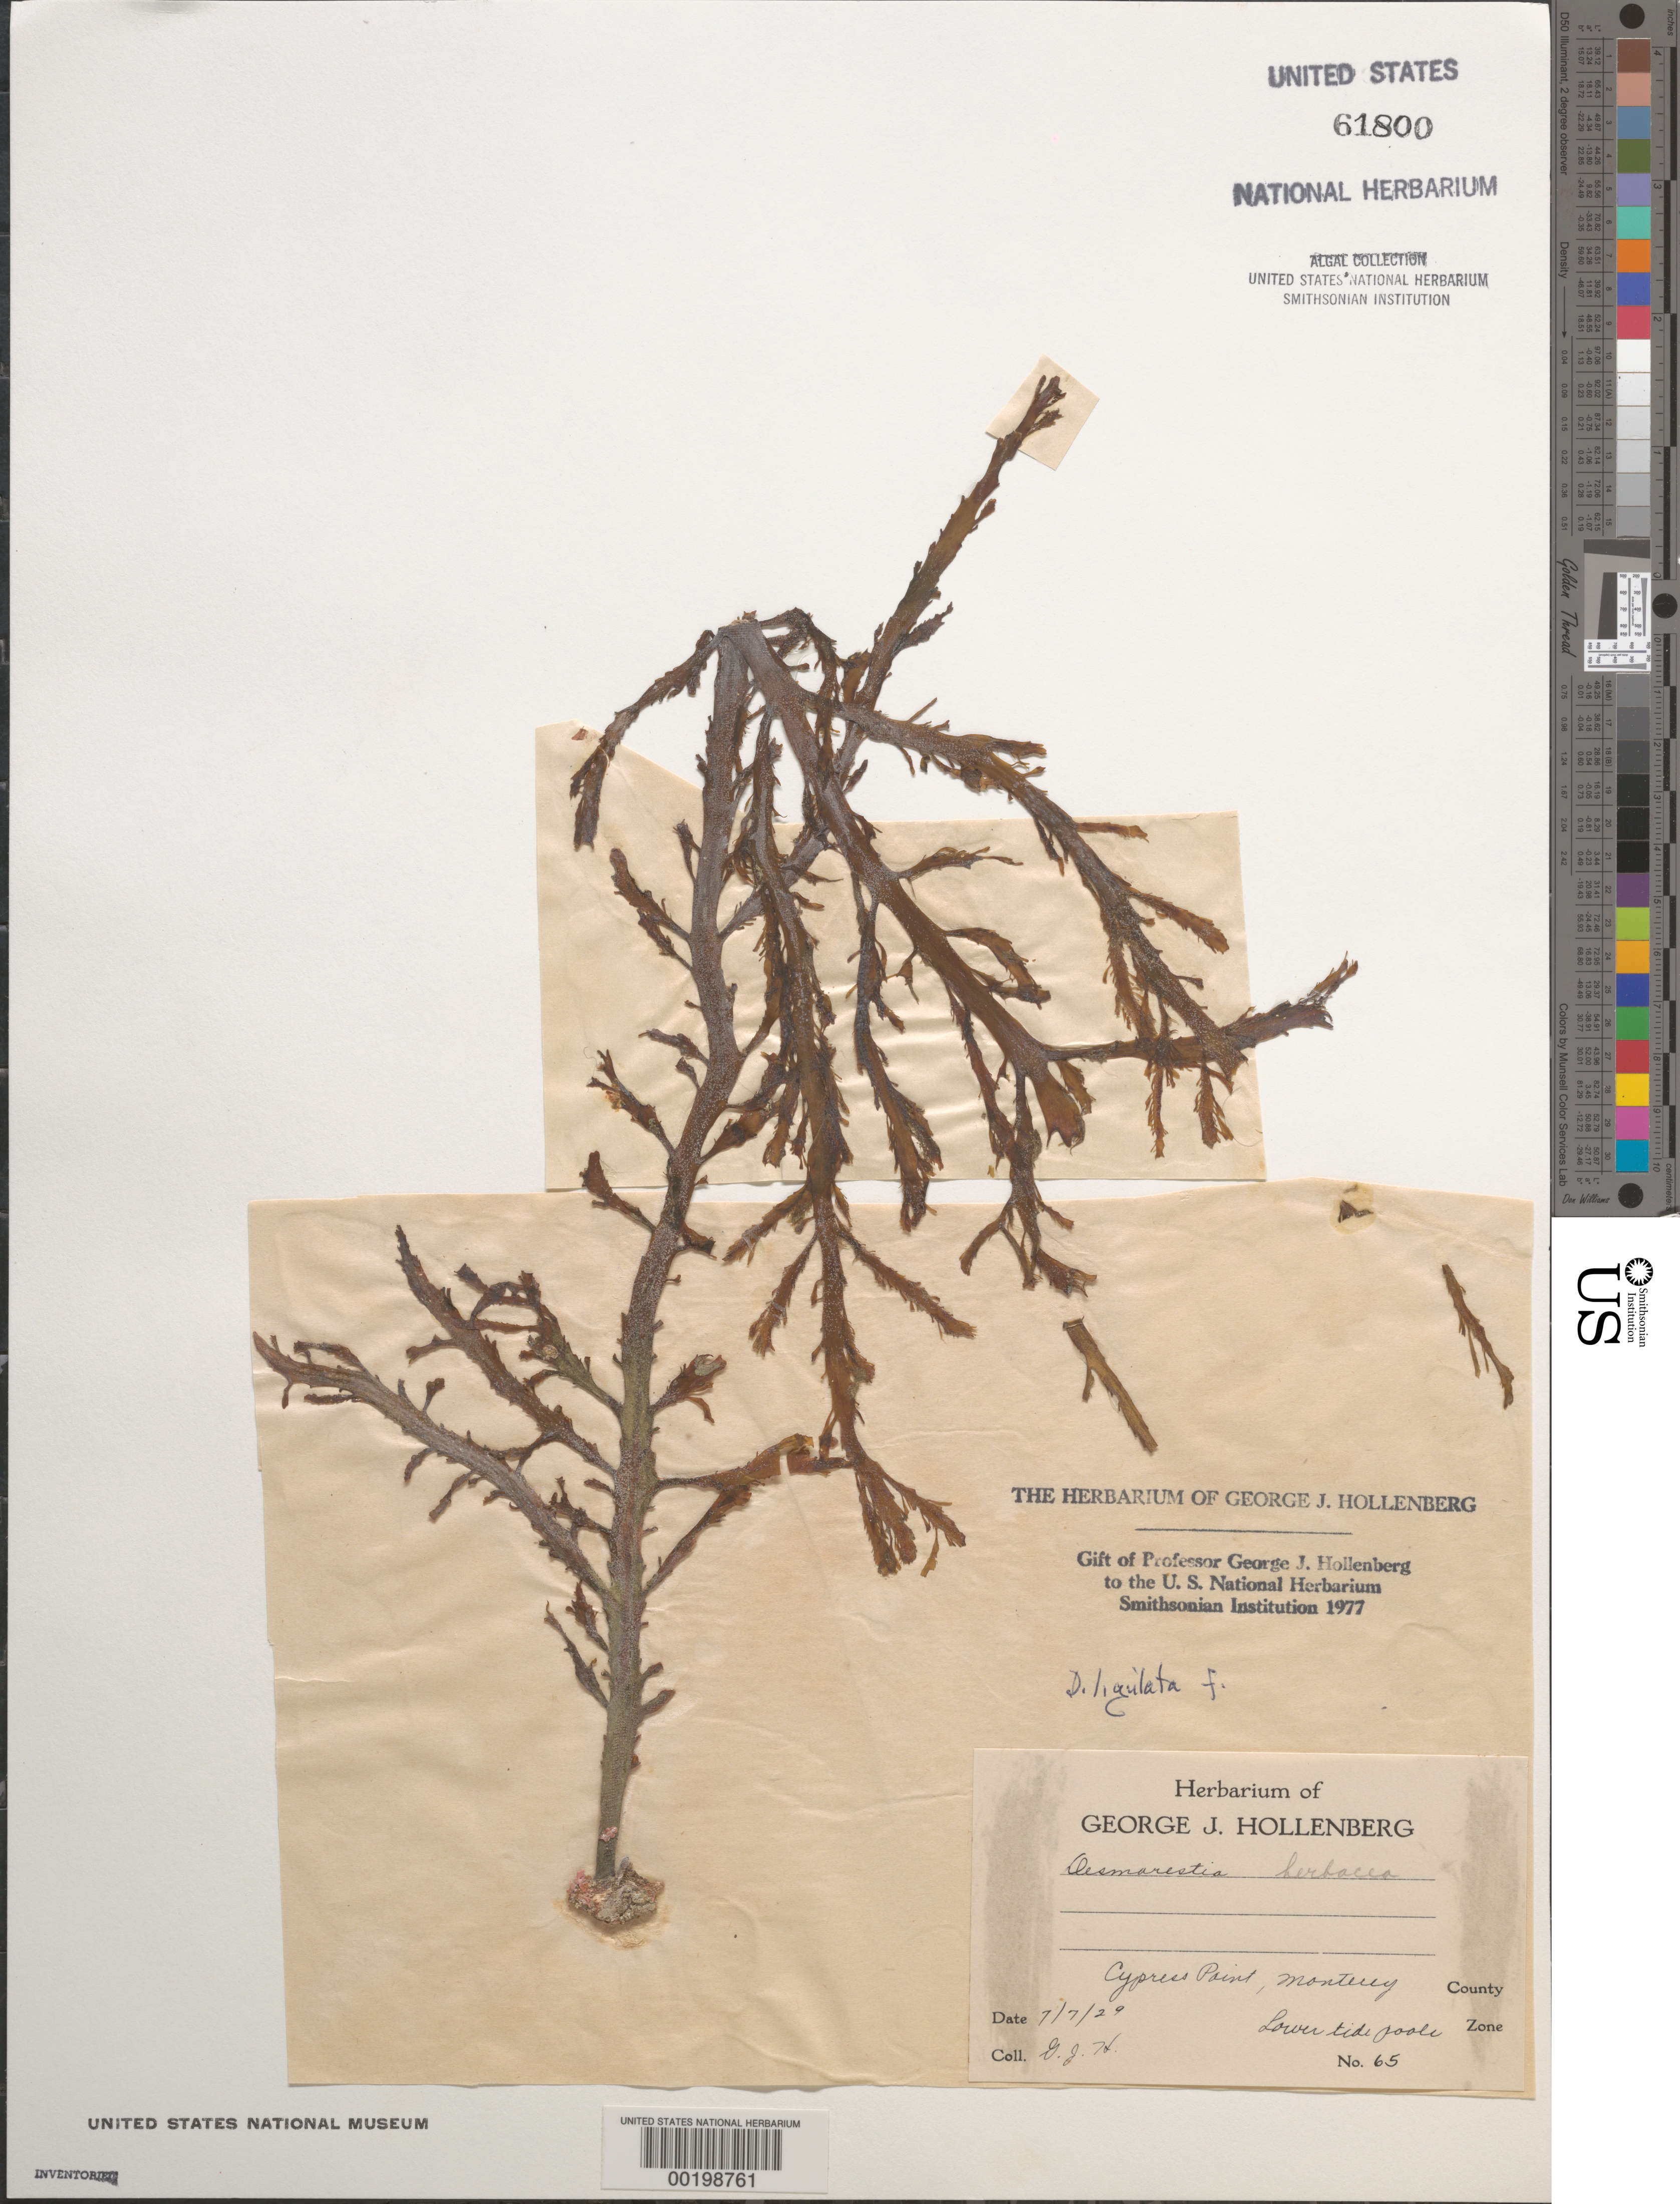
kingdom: Chromista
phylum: Ochrophyta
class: Phaeophyceae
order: Desmarestiales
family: Desmarestiaceae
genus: Desmarestia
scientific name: Desmarestia ligulata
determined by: Hollenberg, George J.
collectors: G. Hollenberg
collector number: GJH 65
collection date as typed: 07 Jul 1929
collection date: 1929-07-07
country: United States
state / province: California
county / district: Monterey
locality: Cypress Point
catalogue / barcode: US 61800